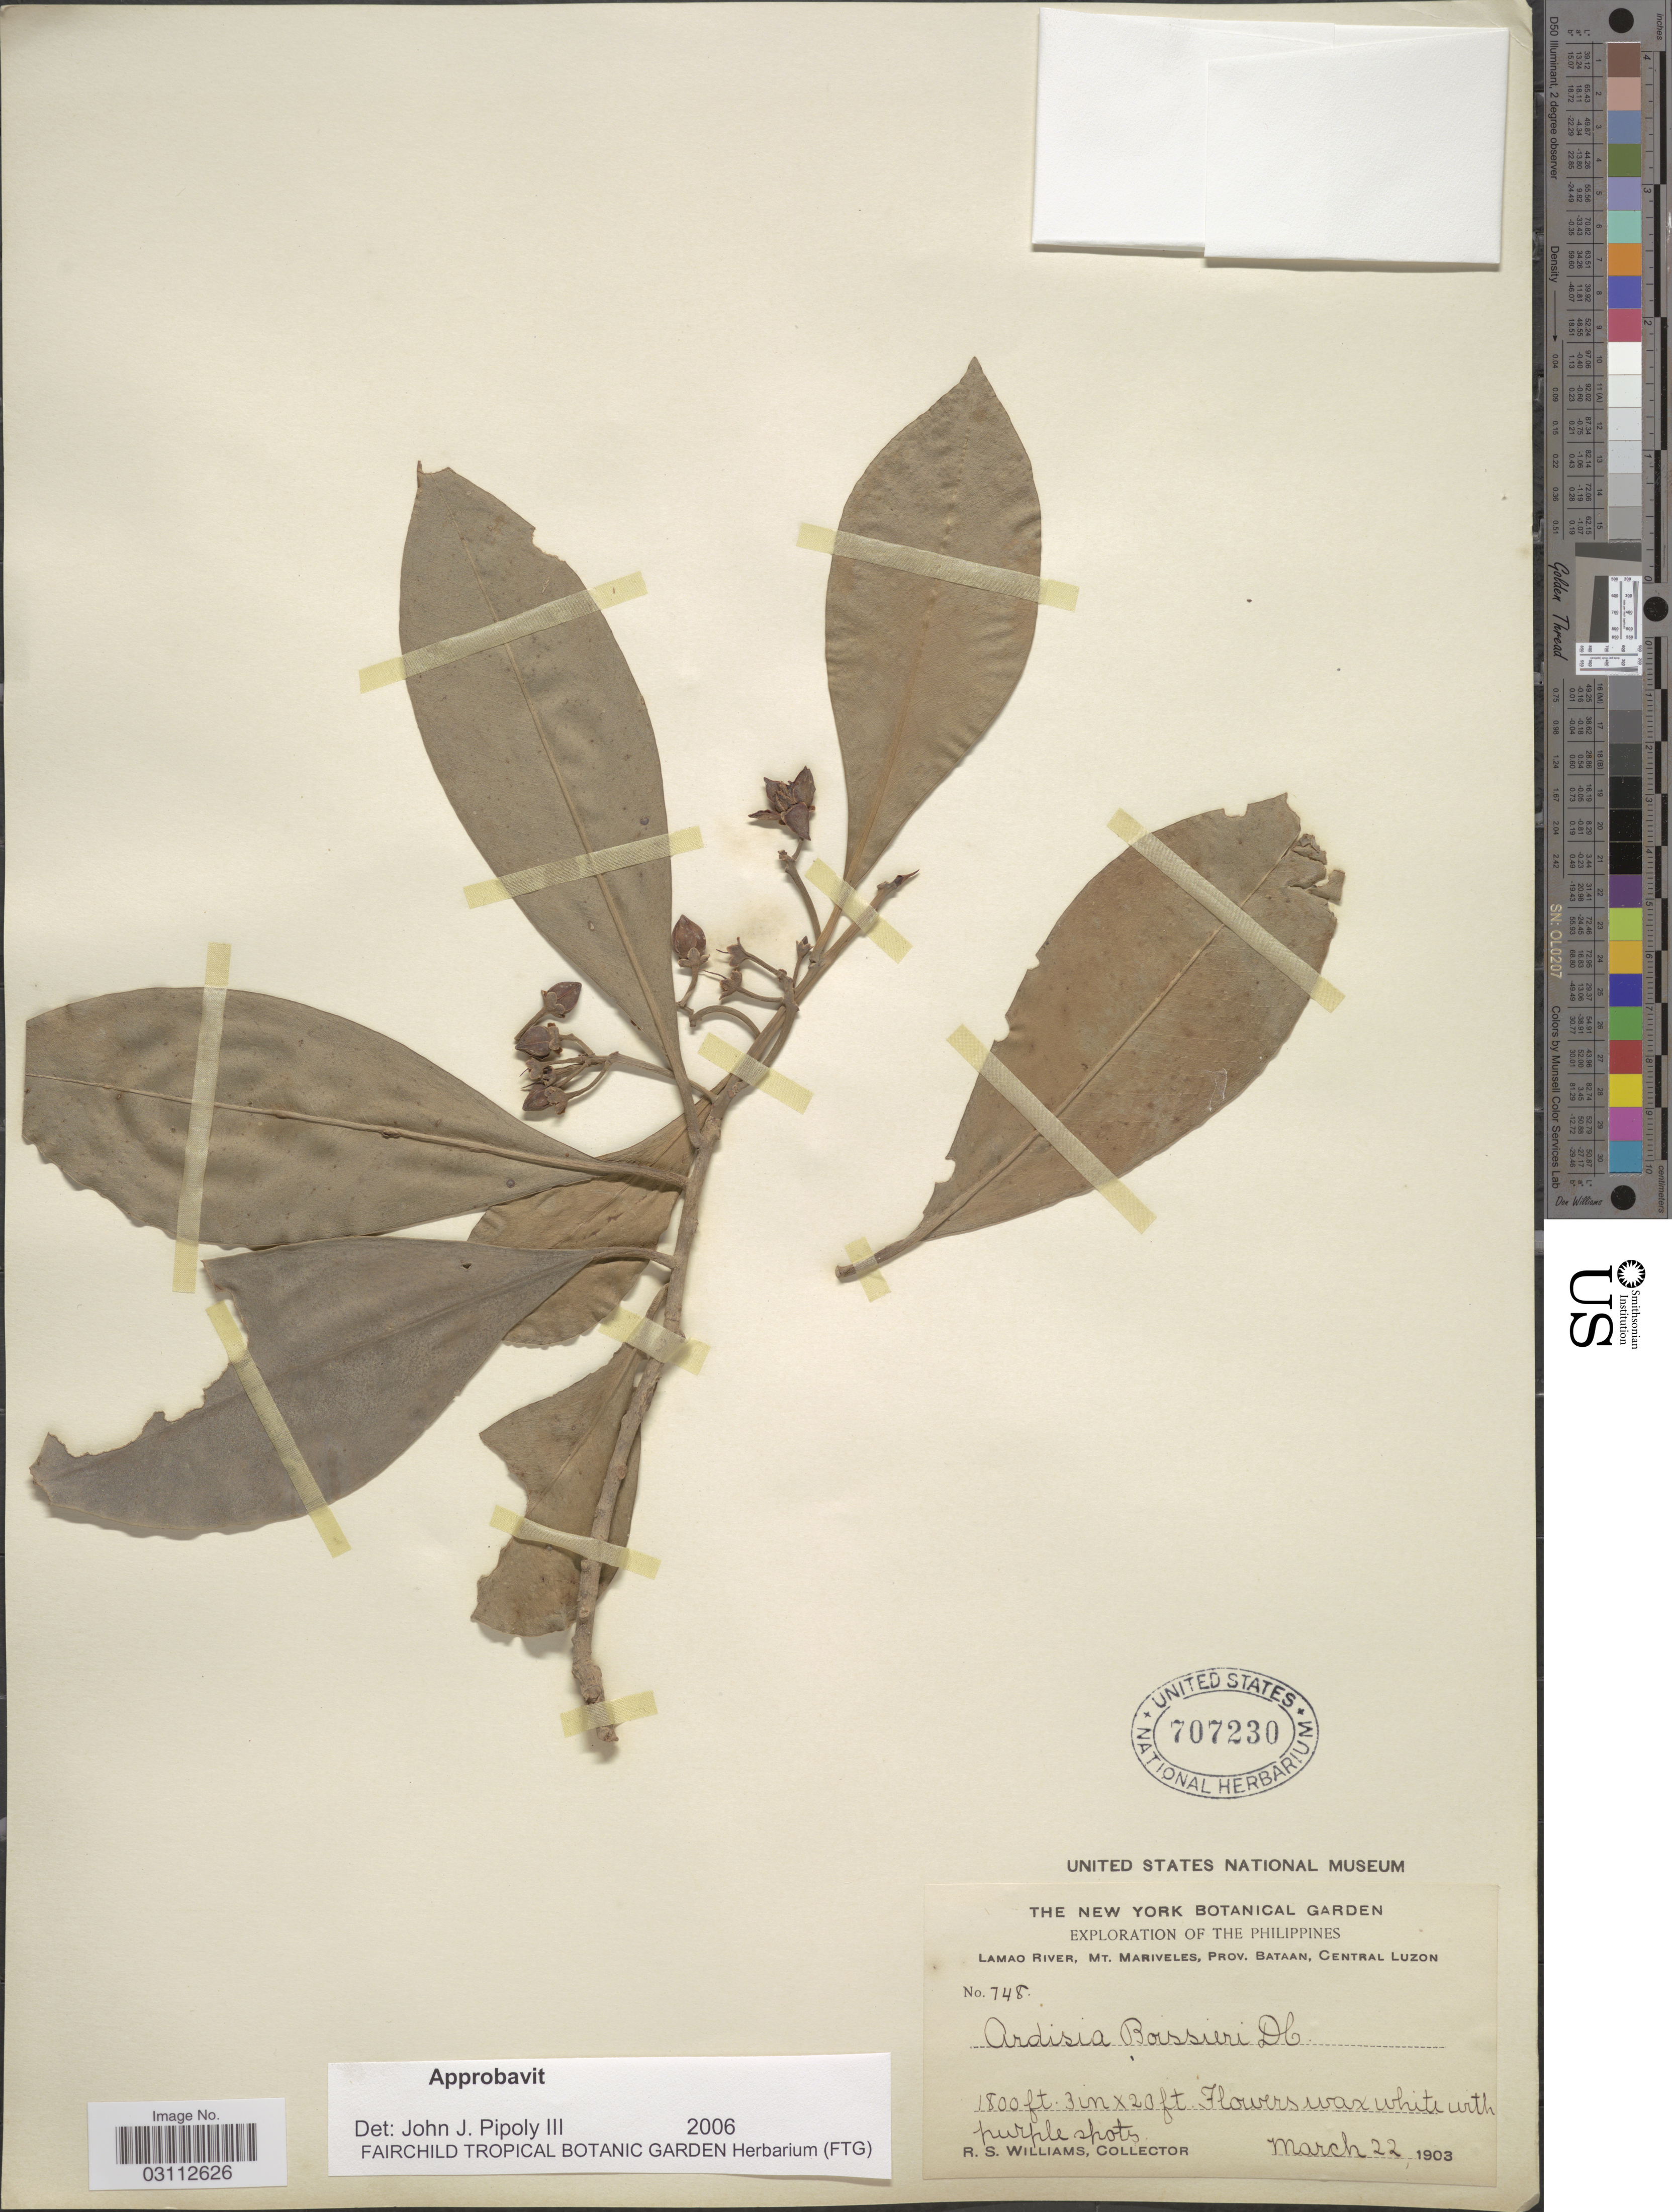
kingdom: Plantae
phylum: Tracheophyta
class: Magnoliopsida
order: Ericales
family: Primulaceae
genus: Ardisia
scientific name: Ardisia boissieri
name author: A. DC.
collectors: R. S. Williams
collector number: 748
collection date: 1903-03-22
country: Philippines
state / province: Central Luzon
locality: Lamao River, Mt. Mariveles, Prov. Bataan.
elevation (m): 549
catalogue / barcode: US 707230